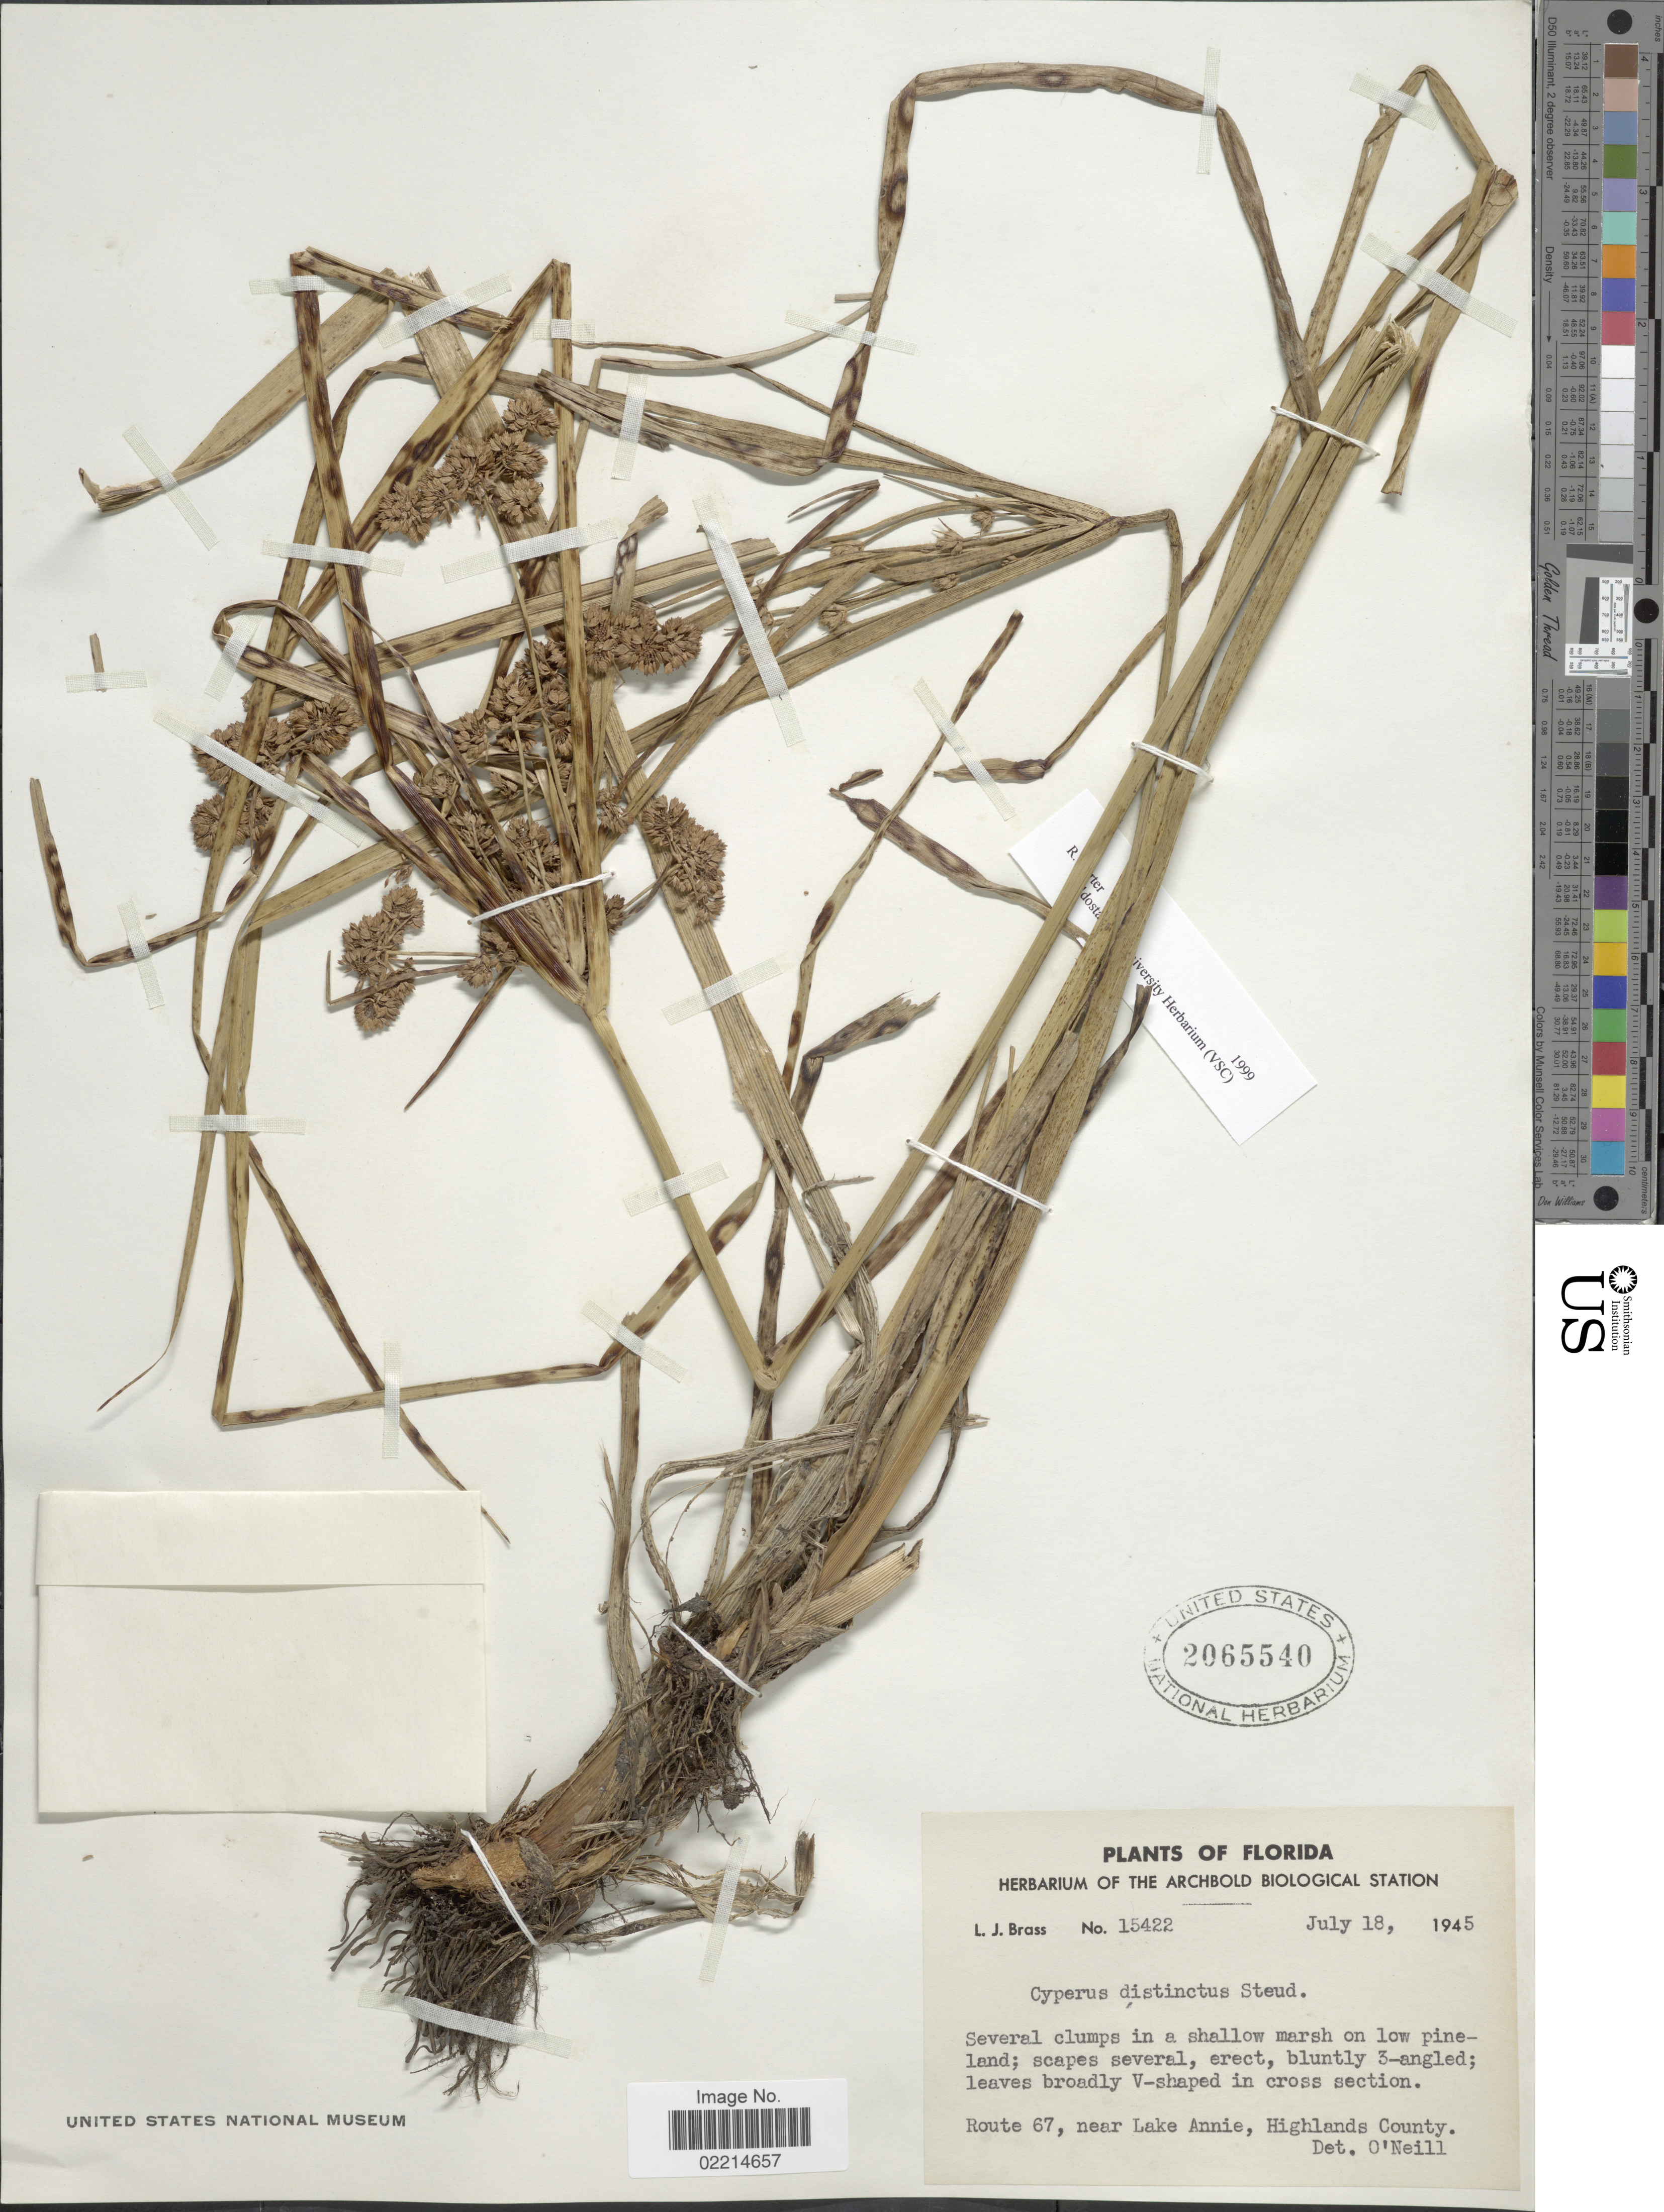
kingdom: Plantae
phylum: Tracheophyta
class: Liliopsida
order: Poales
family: Cyperaceae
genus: Cyperus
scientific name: Cyperus distinctus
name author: Steud.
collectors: L. J. Brass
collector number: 15422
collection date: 1945-07-18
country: United States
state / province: Florida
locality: Route 67, near Lake Annie, Highlands County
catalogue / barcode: US 2065540